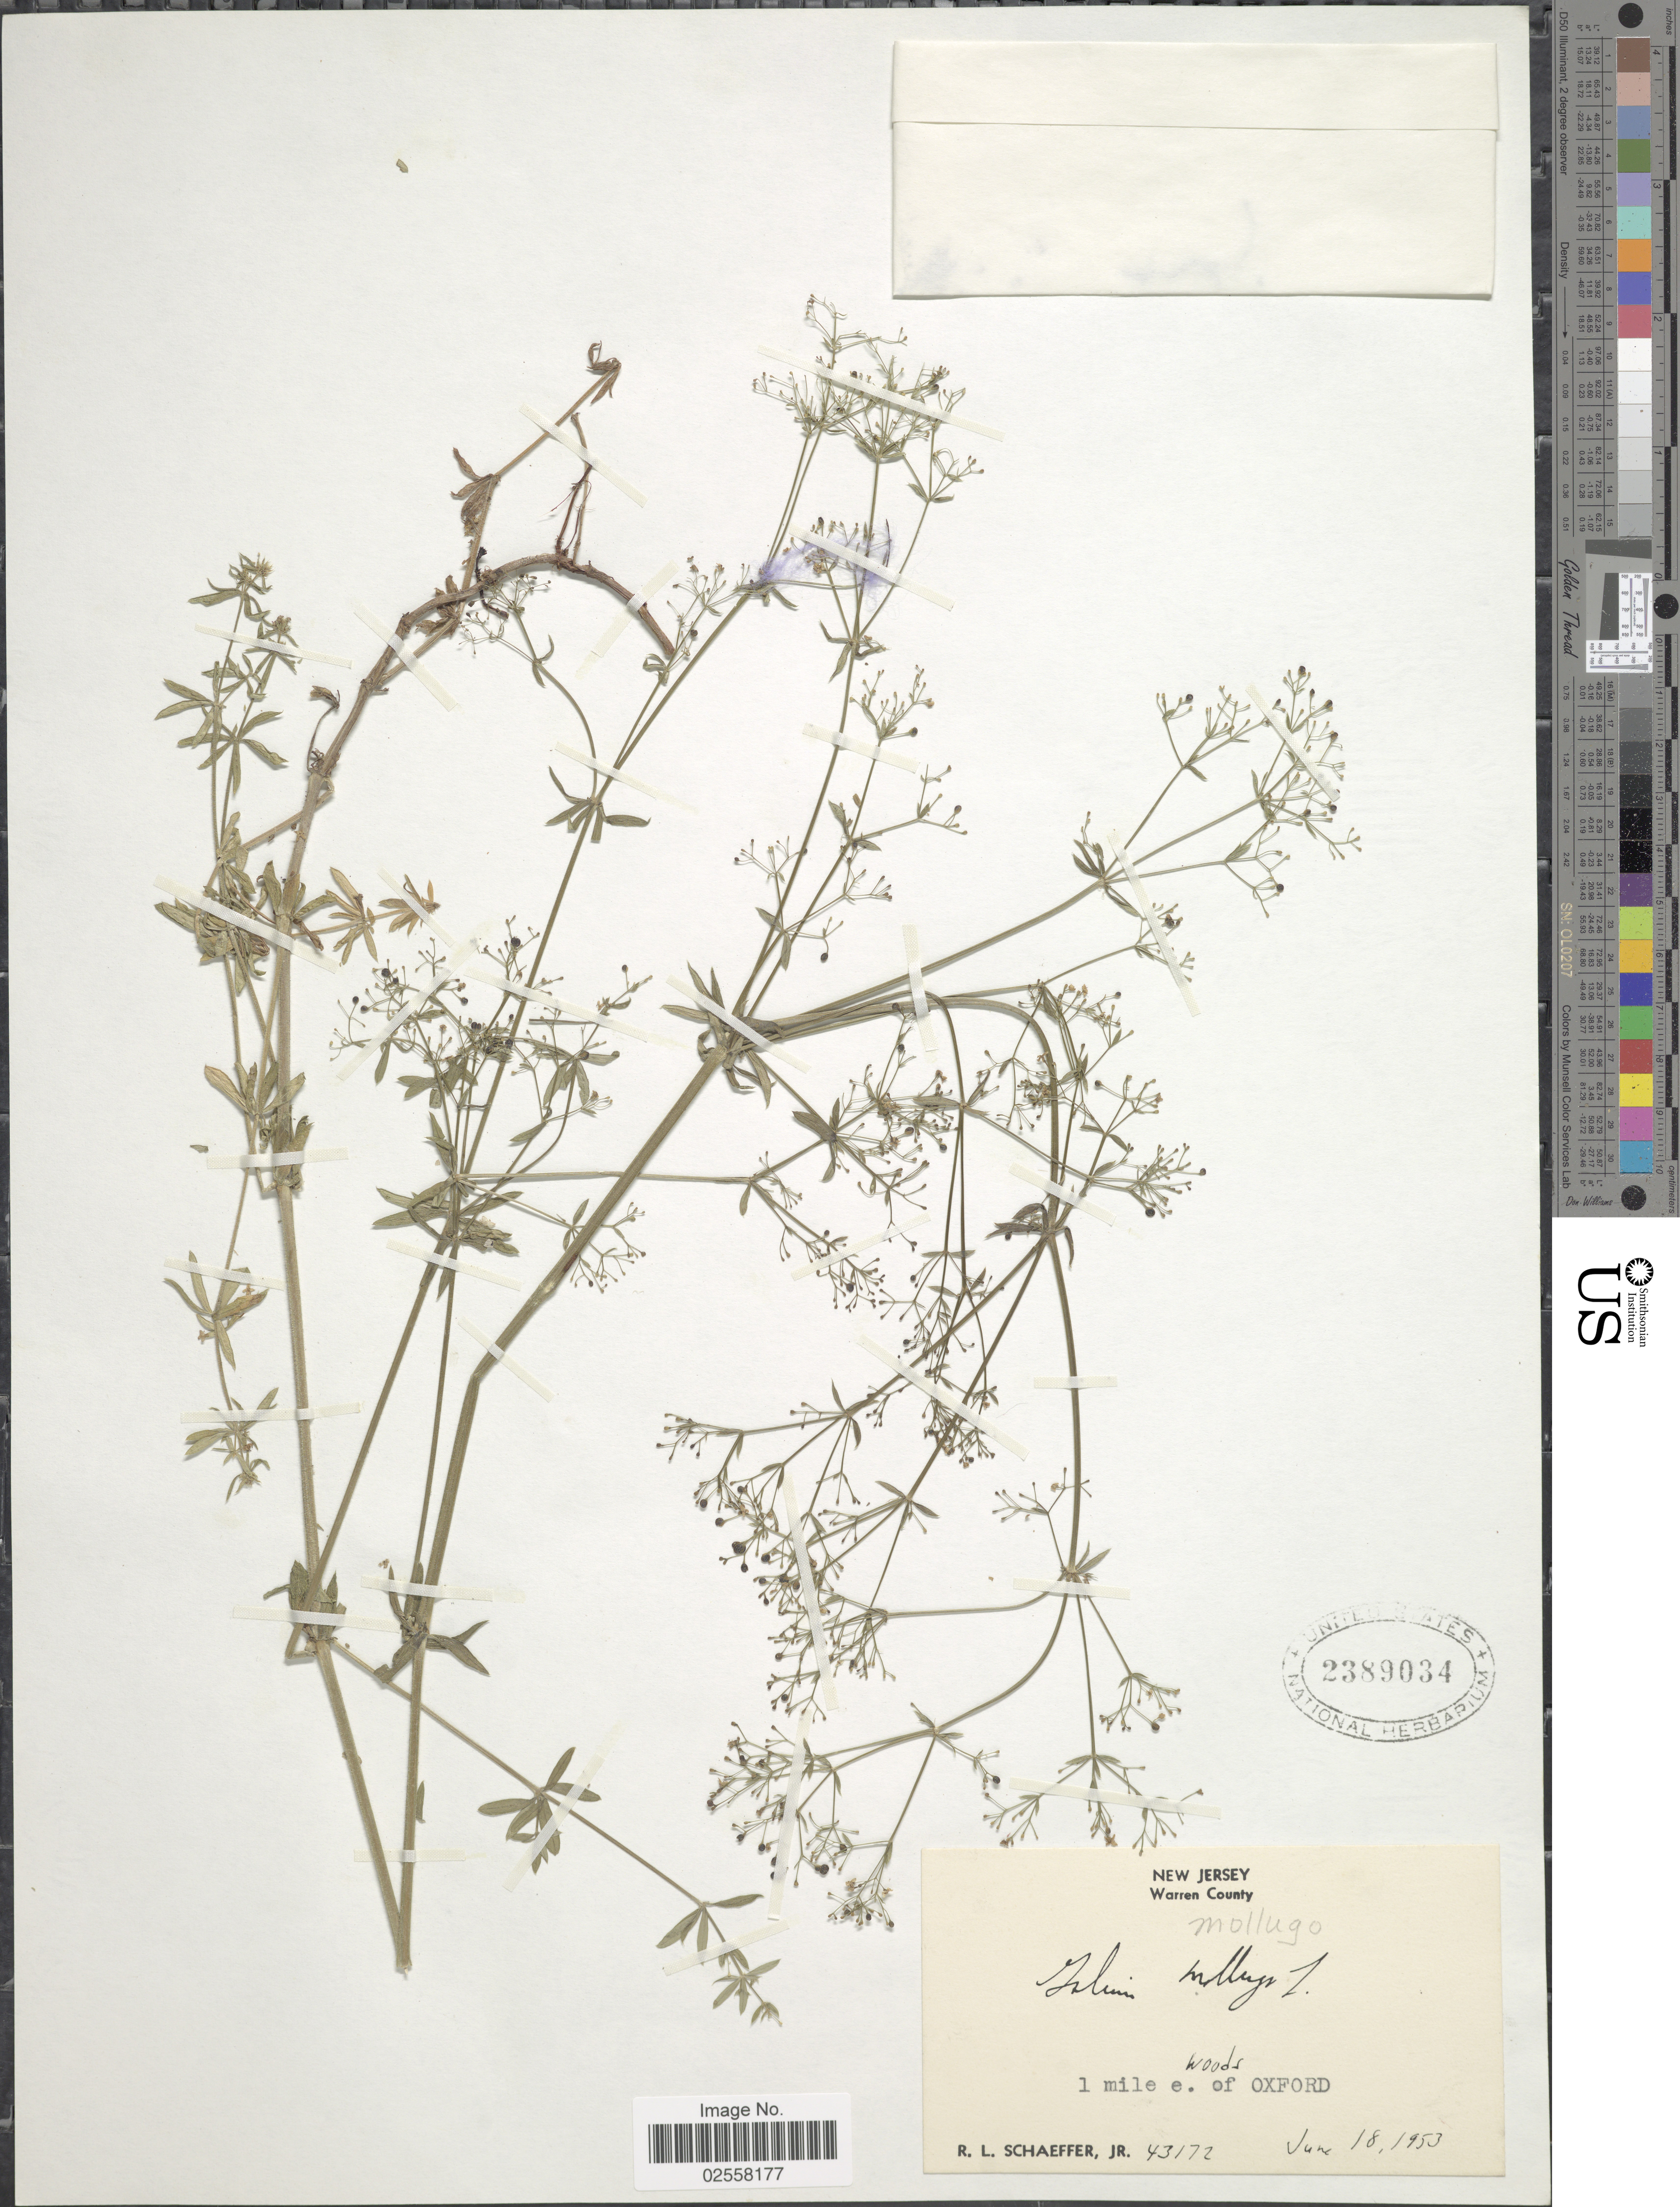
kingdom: Plantae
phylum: Tracheophyta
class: Magnoliopsida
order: Gentianales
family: Rubiaceae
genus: Galium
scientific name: Galium mollugo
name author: L.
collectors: R. L. Schaeffer Jr.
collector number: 43172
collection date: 1953-06-18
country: United States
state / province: New Jersey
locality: Warren County, 1 mile e. of Oxford.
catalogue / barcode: US 2389034